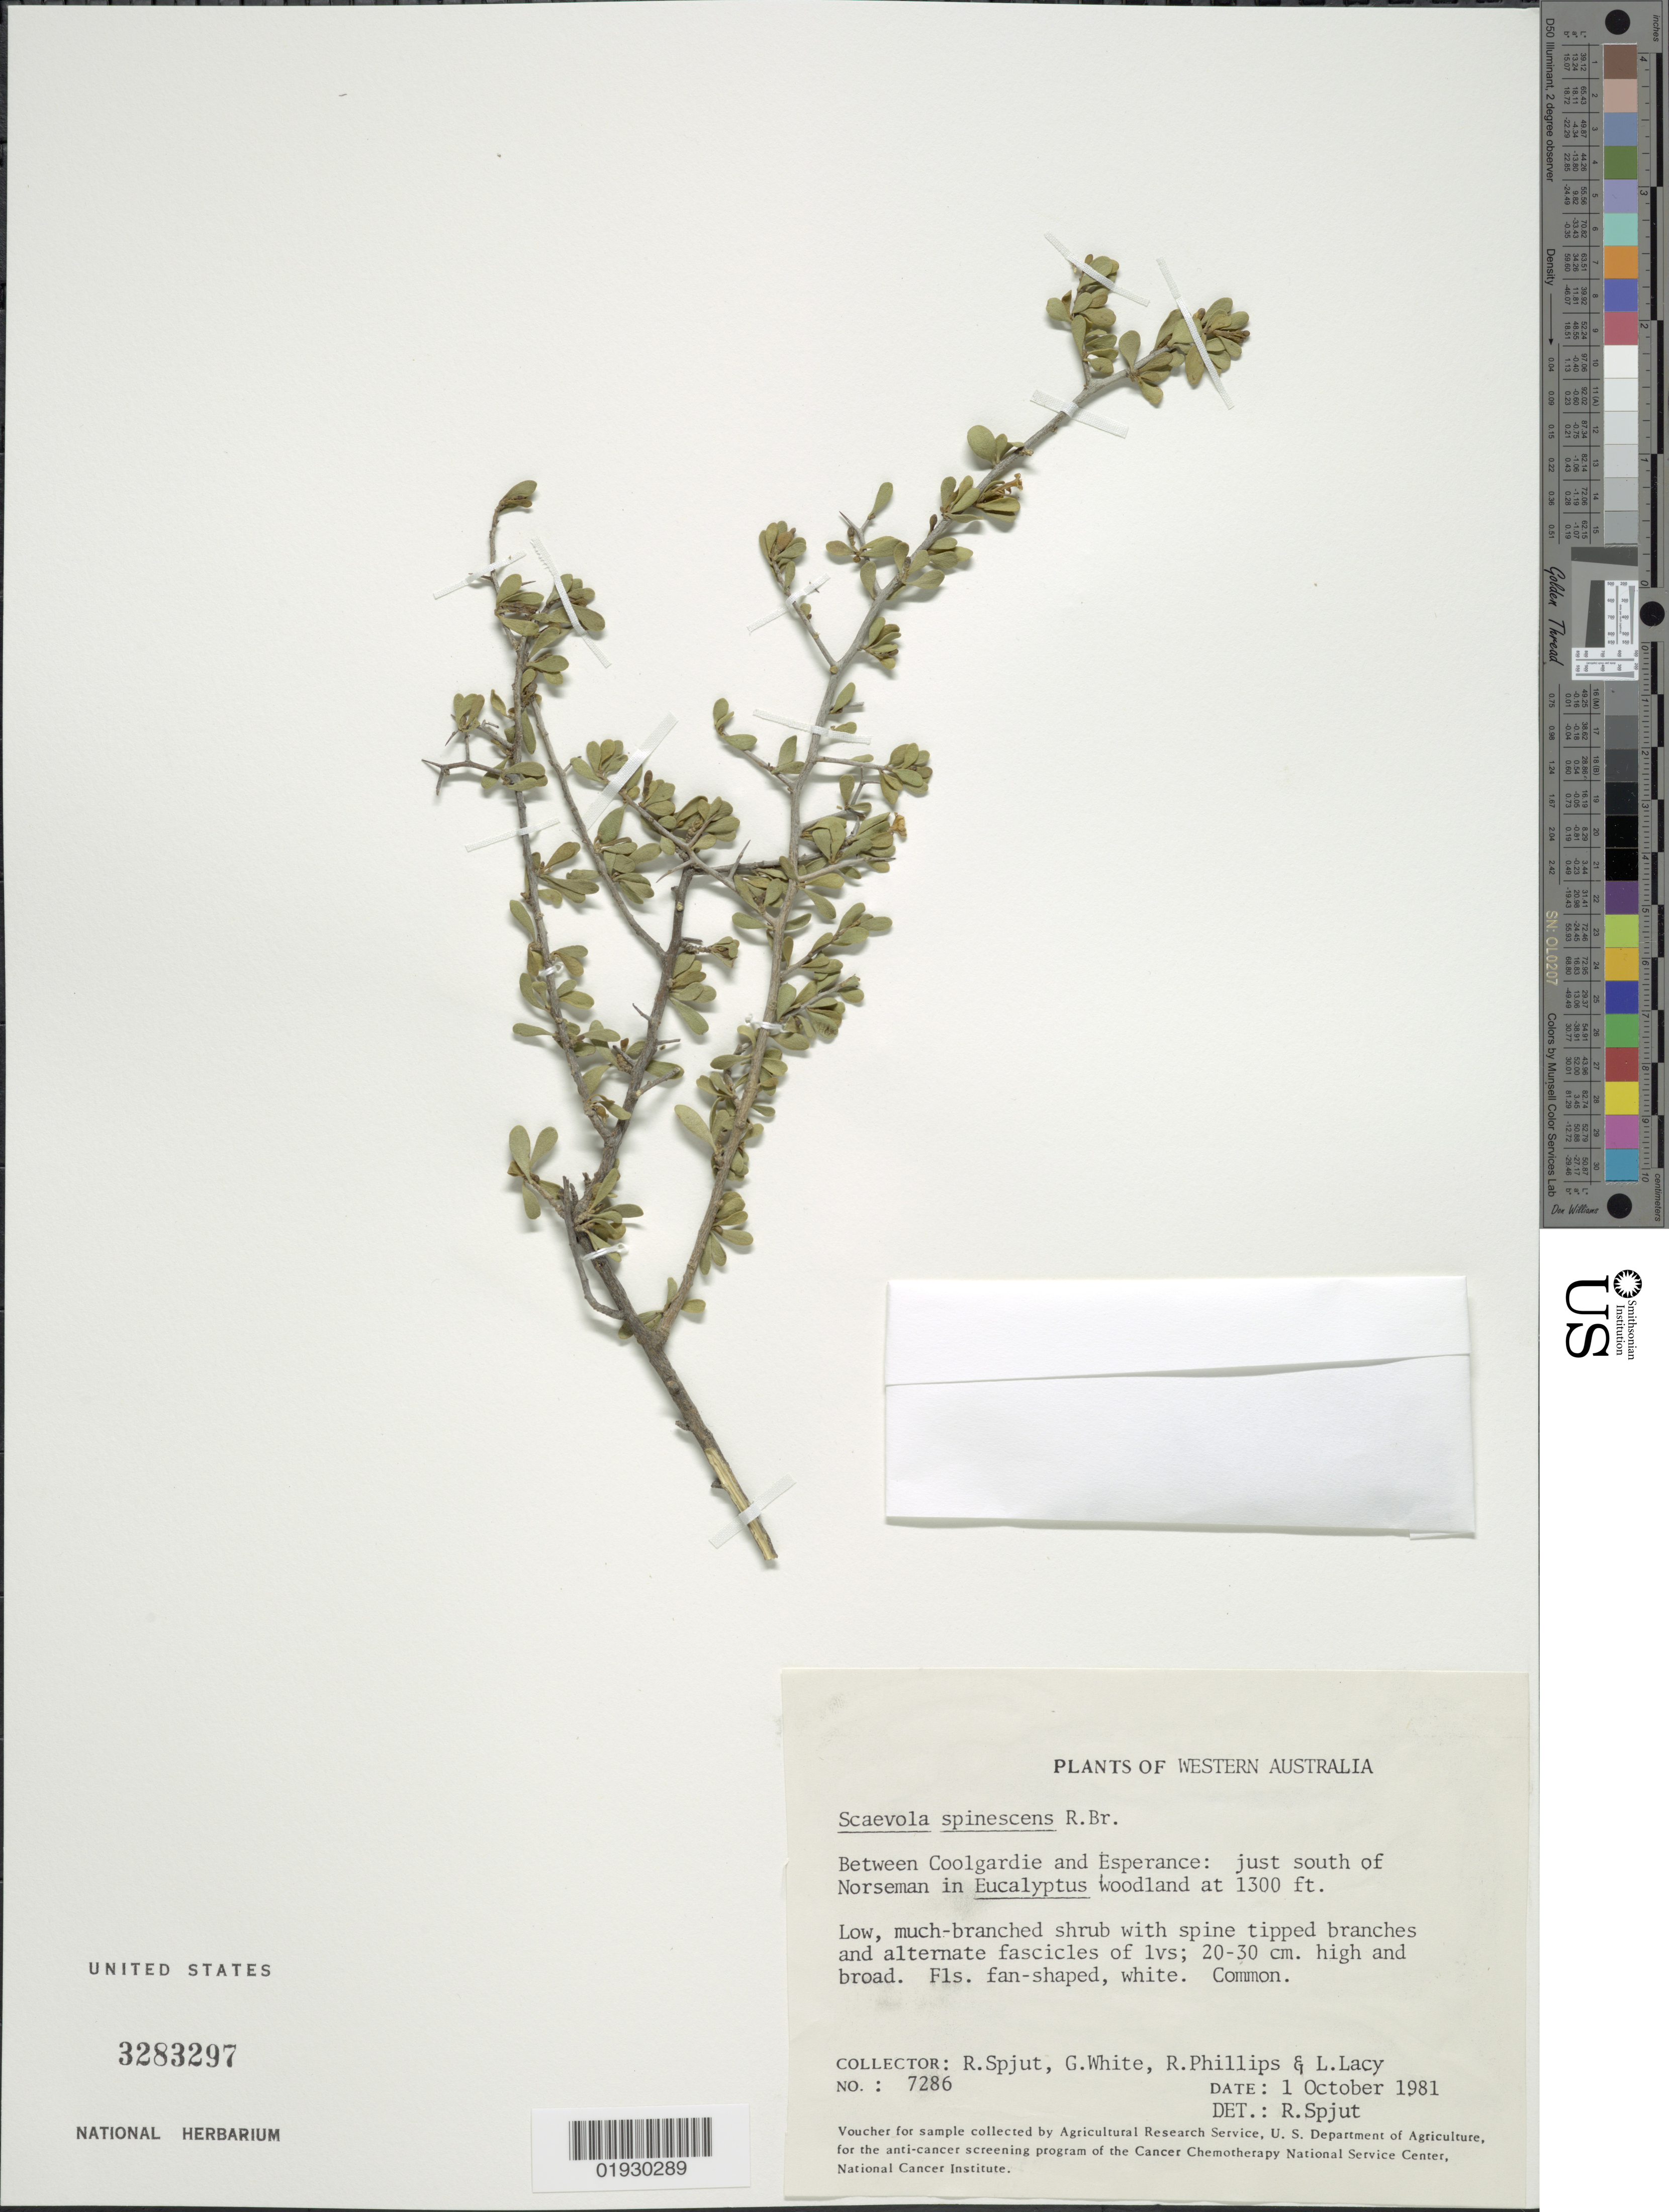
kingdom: Plantae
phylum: Tracheophyta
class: Magnoliopsida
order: Asterales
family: Goodeniaceae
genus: Scaevola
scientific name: Scaevola spinescens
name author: R. Br.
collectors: R. Spjut, G. White, R. Phillips & L. Lacy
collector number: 7286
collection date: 1981-10-01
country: Australia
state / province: Western Australia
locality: Between Coolgardie and Esperance: just south of Norseman.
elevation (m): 396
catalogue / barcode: US 3283297